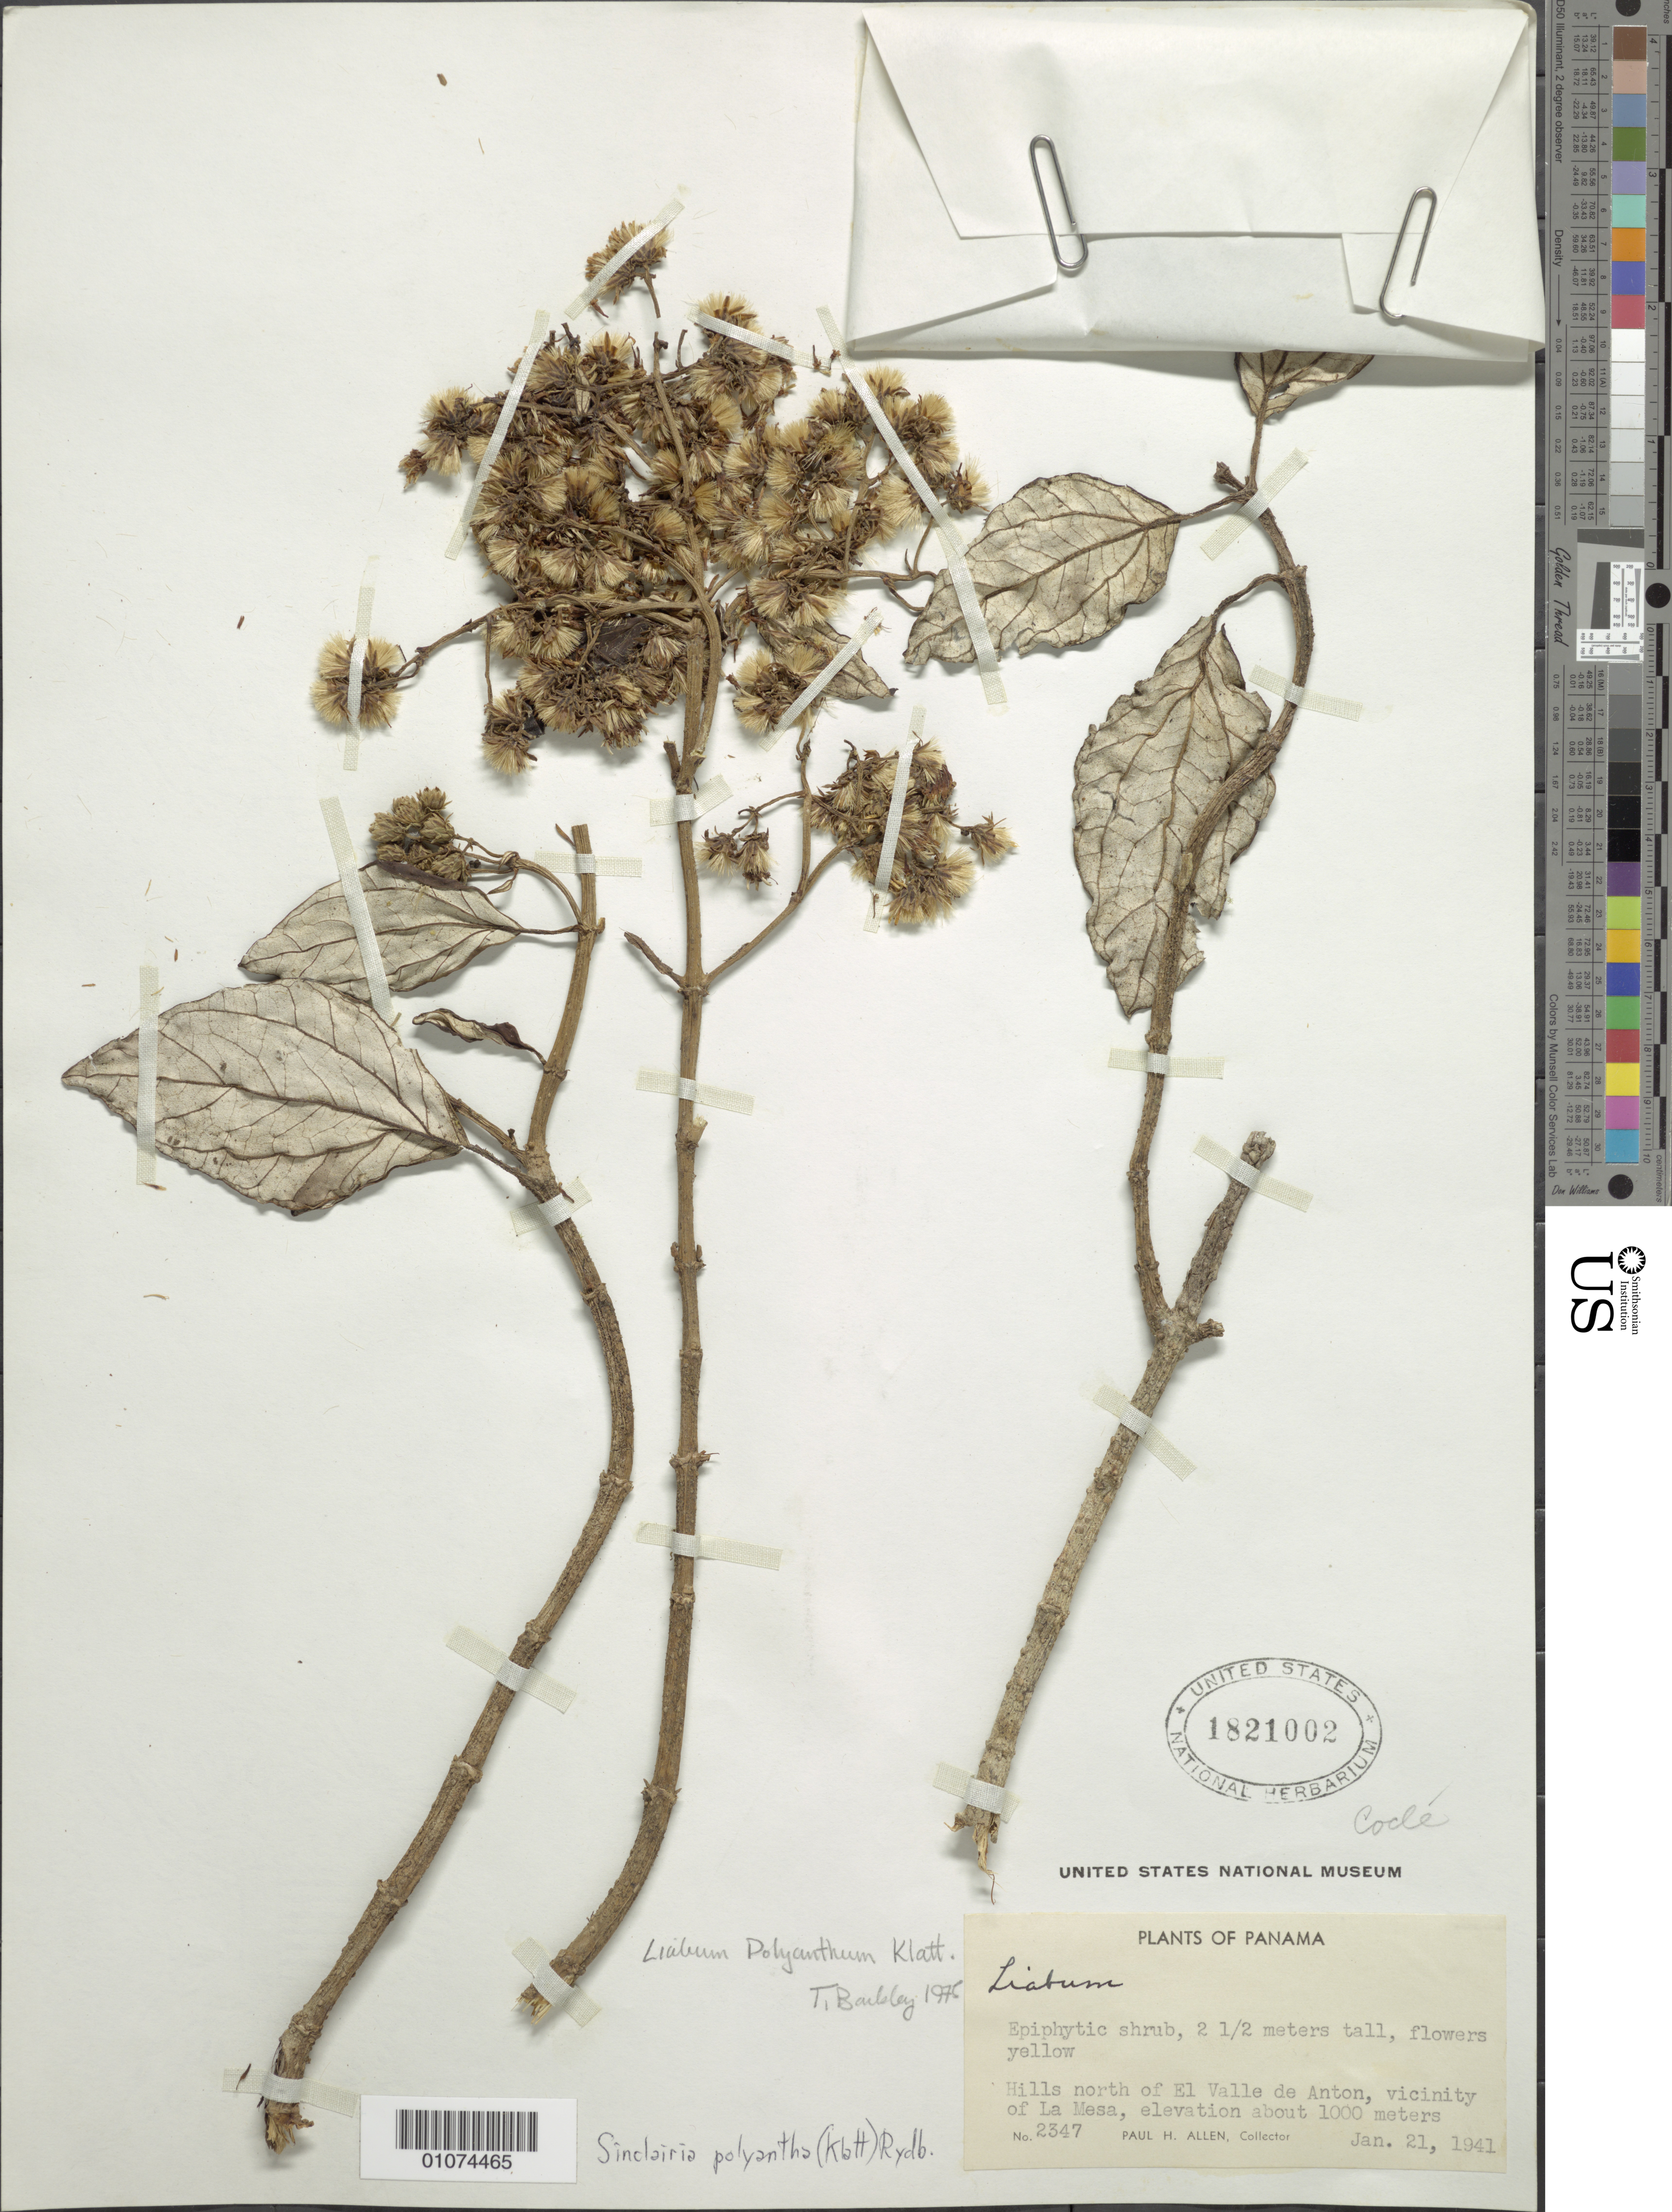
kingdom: Plantae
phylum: Tracheophyta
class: Magnoliopsida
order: Asterales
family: Asteraceae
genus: Sinclairia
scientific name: Sinclairia polyantha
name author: (Klatt) Rydb.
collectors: P. H. Allen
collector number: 2347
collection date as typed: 21 January 1941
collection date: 1941-01-21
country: Panama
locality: El Valle de Anton, hills north of, vic of La Mesa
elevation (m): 1000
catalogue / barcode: US 1821002